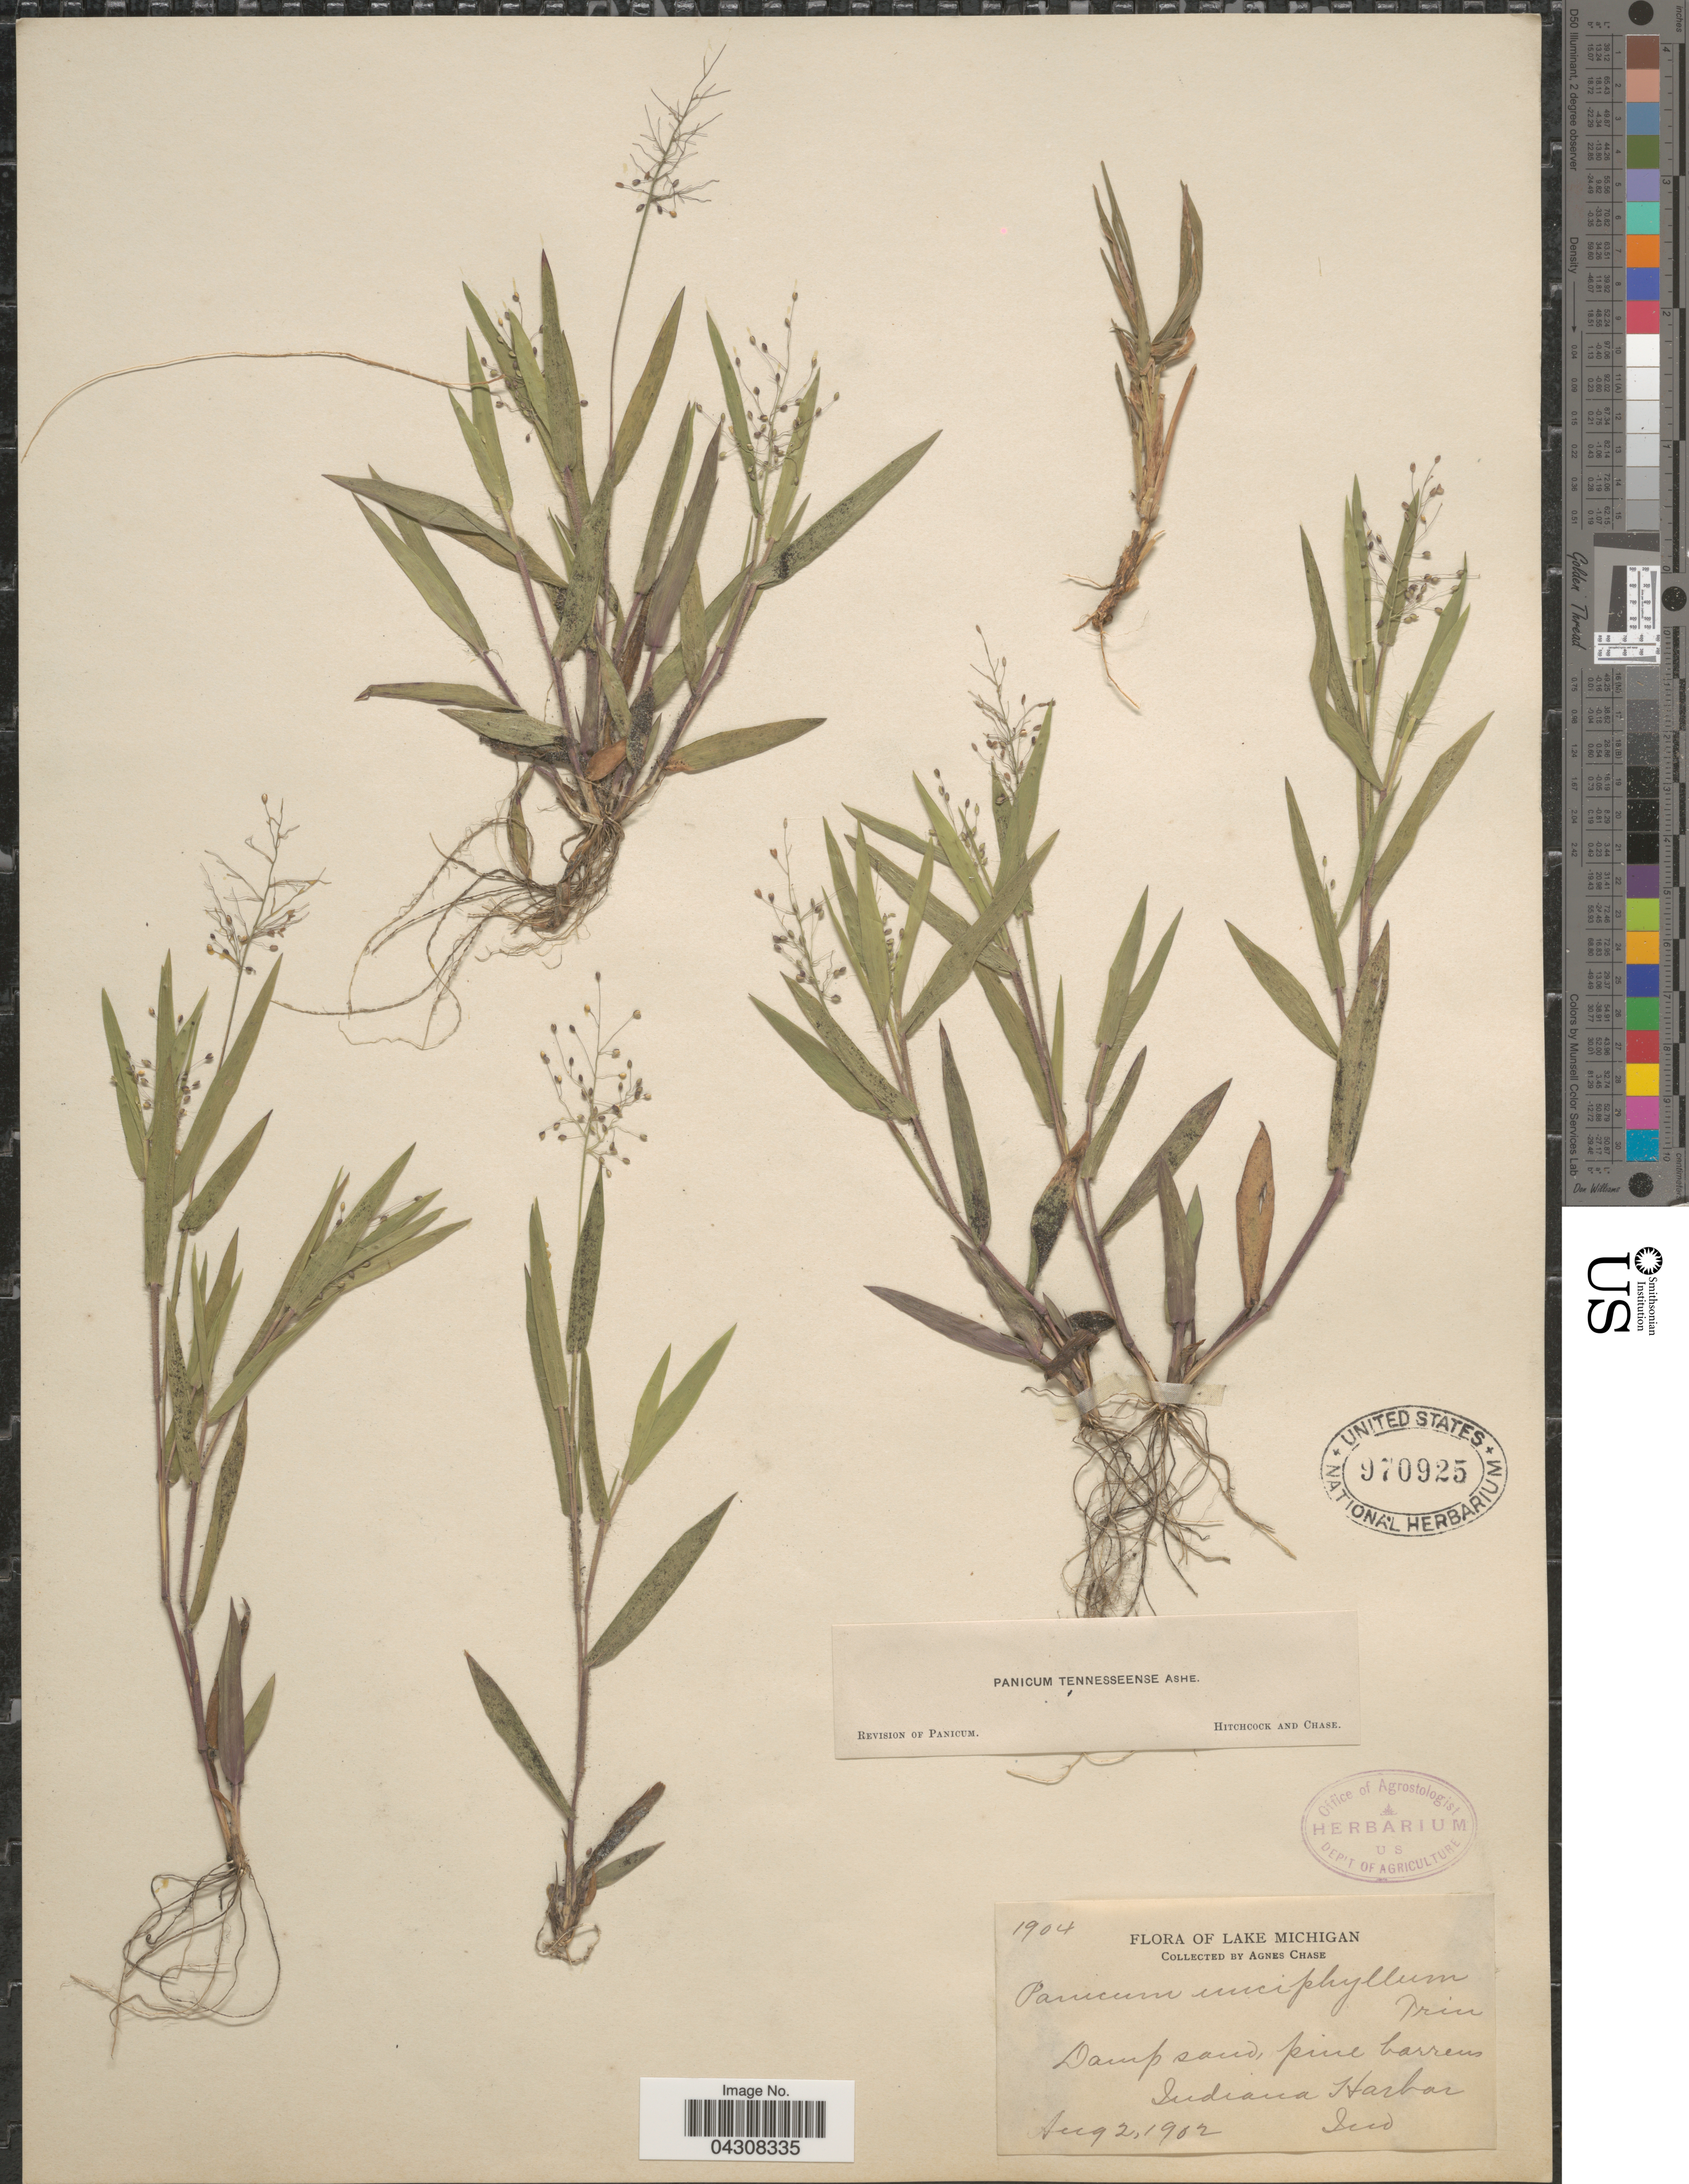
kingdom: Plantae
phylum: Tracheophyta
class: Liliopsida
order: Poales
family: Poaceae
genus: Dichanthelium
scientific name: Dichanthelium acuminatum var. acuminatum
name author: (Sw.) Gould & C.A. Clark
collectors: A. Chase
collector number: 1904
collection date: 1902-08-02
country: United States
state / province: Indiana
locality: Lake Michigan. Damp sand, pine barrens Indiana Harbor.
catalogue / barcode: US 970925